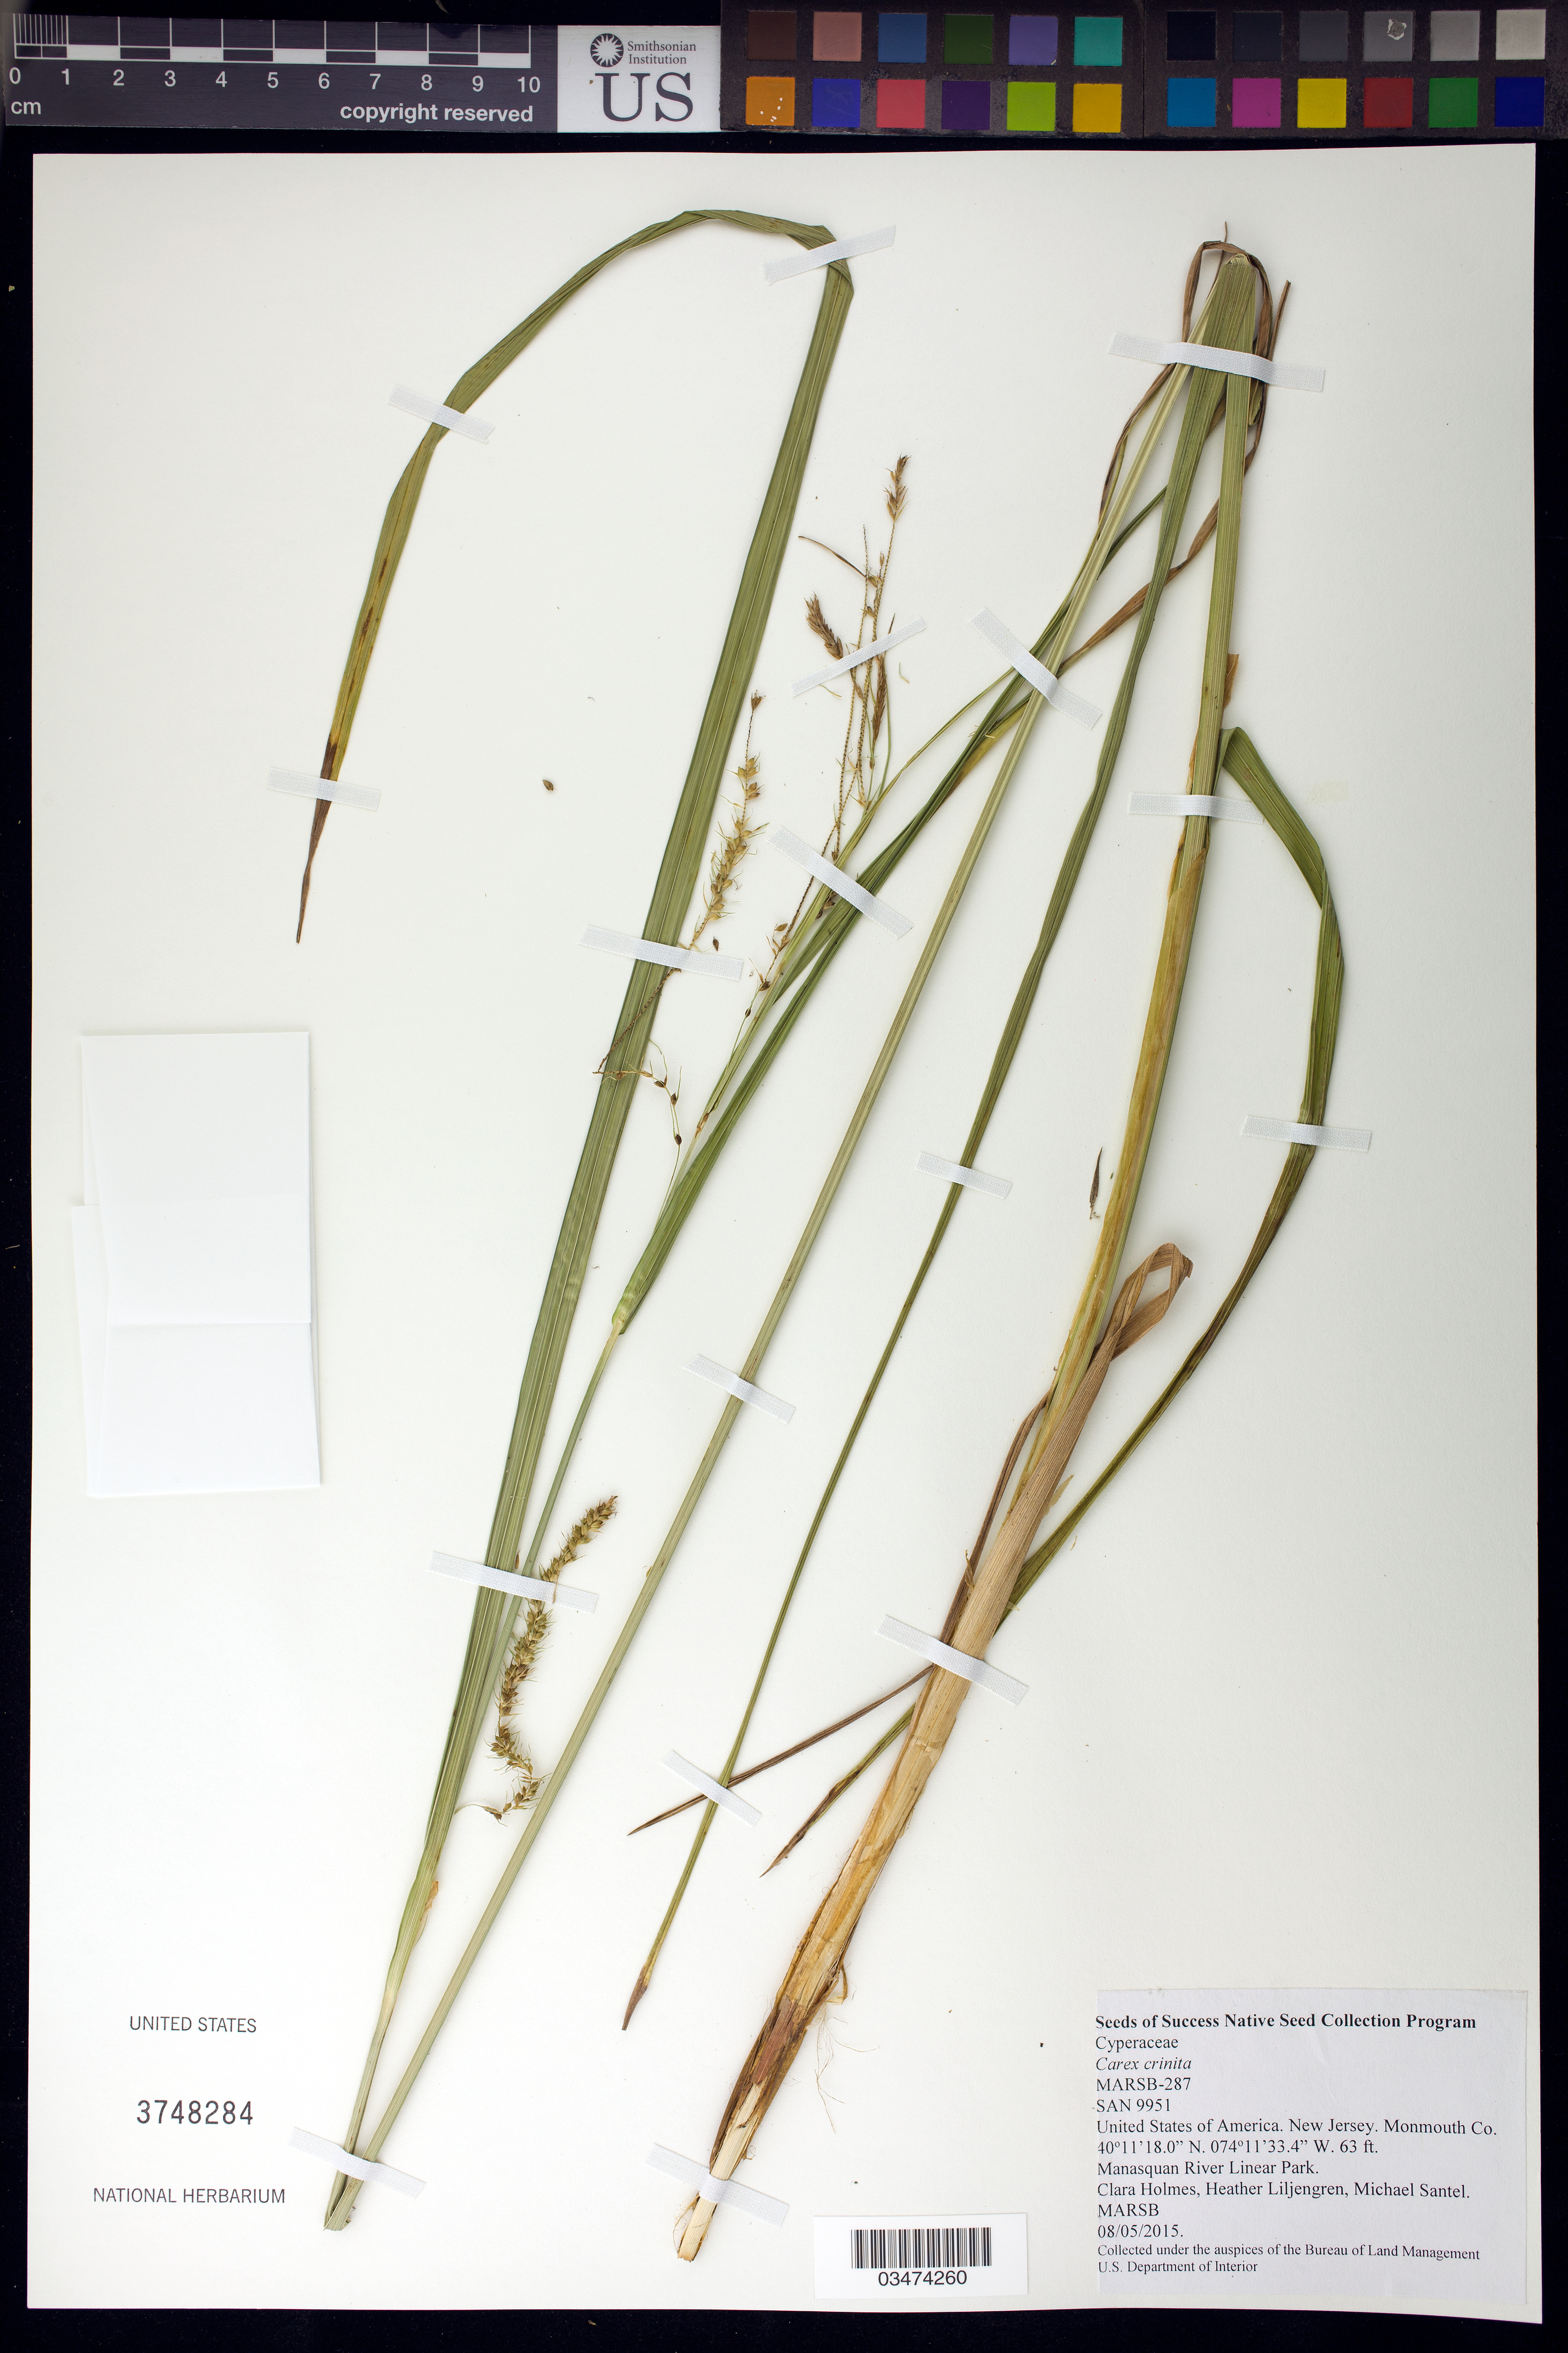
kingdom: Plantae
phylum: Tracheophyta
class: Liliopsida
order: Poales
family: Cyperaceae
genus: Carex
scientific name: Carex crinita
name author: Lam.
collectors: C. Holmes, M. Santel & H. Liljingren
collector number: MARSB-287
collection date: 2015-08-05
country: United States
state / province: New Jersey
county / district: Monmouth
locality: Manasquan River Linear Park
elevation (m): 19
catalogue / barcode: US 3748284